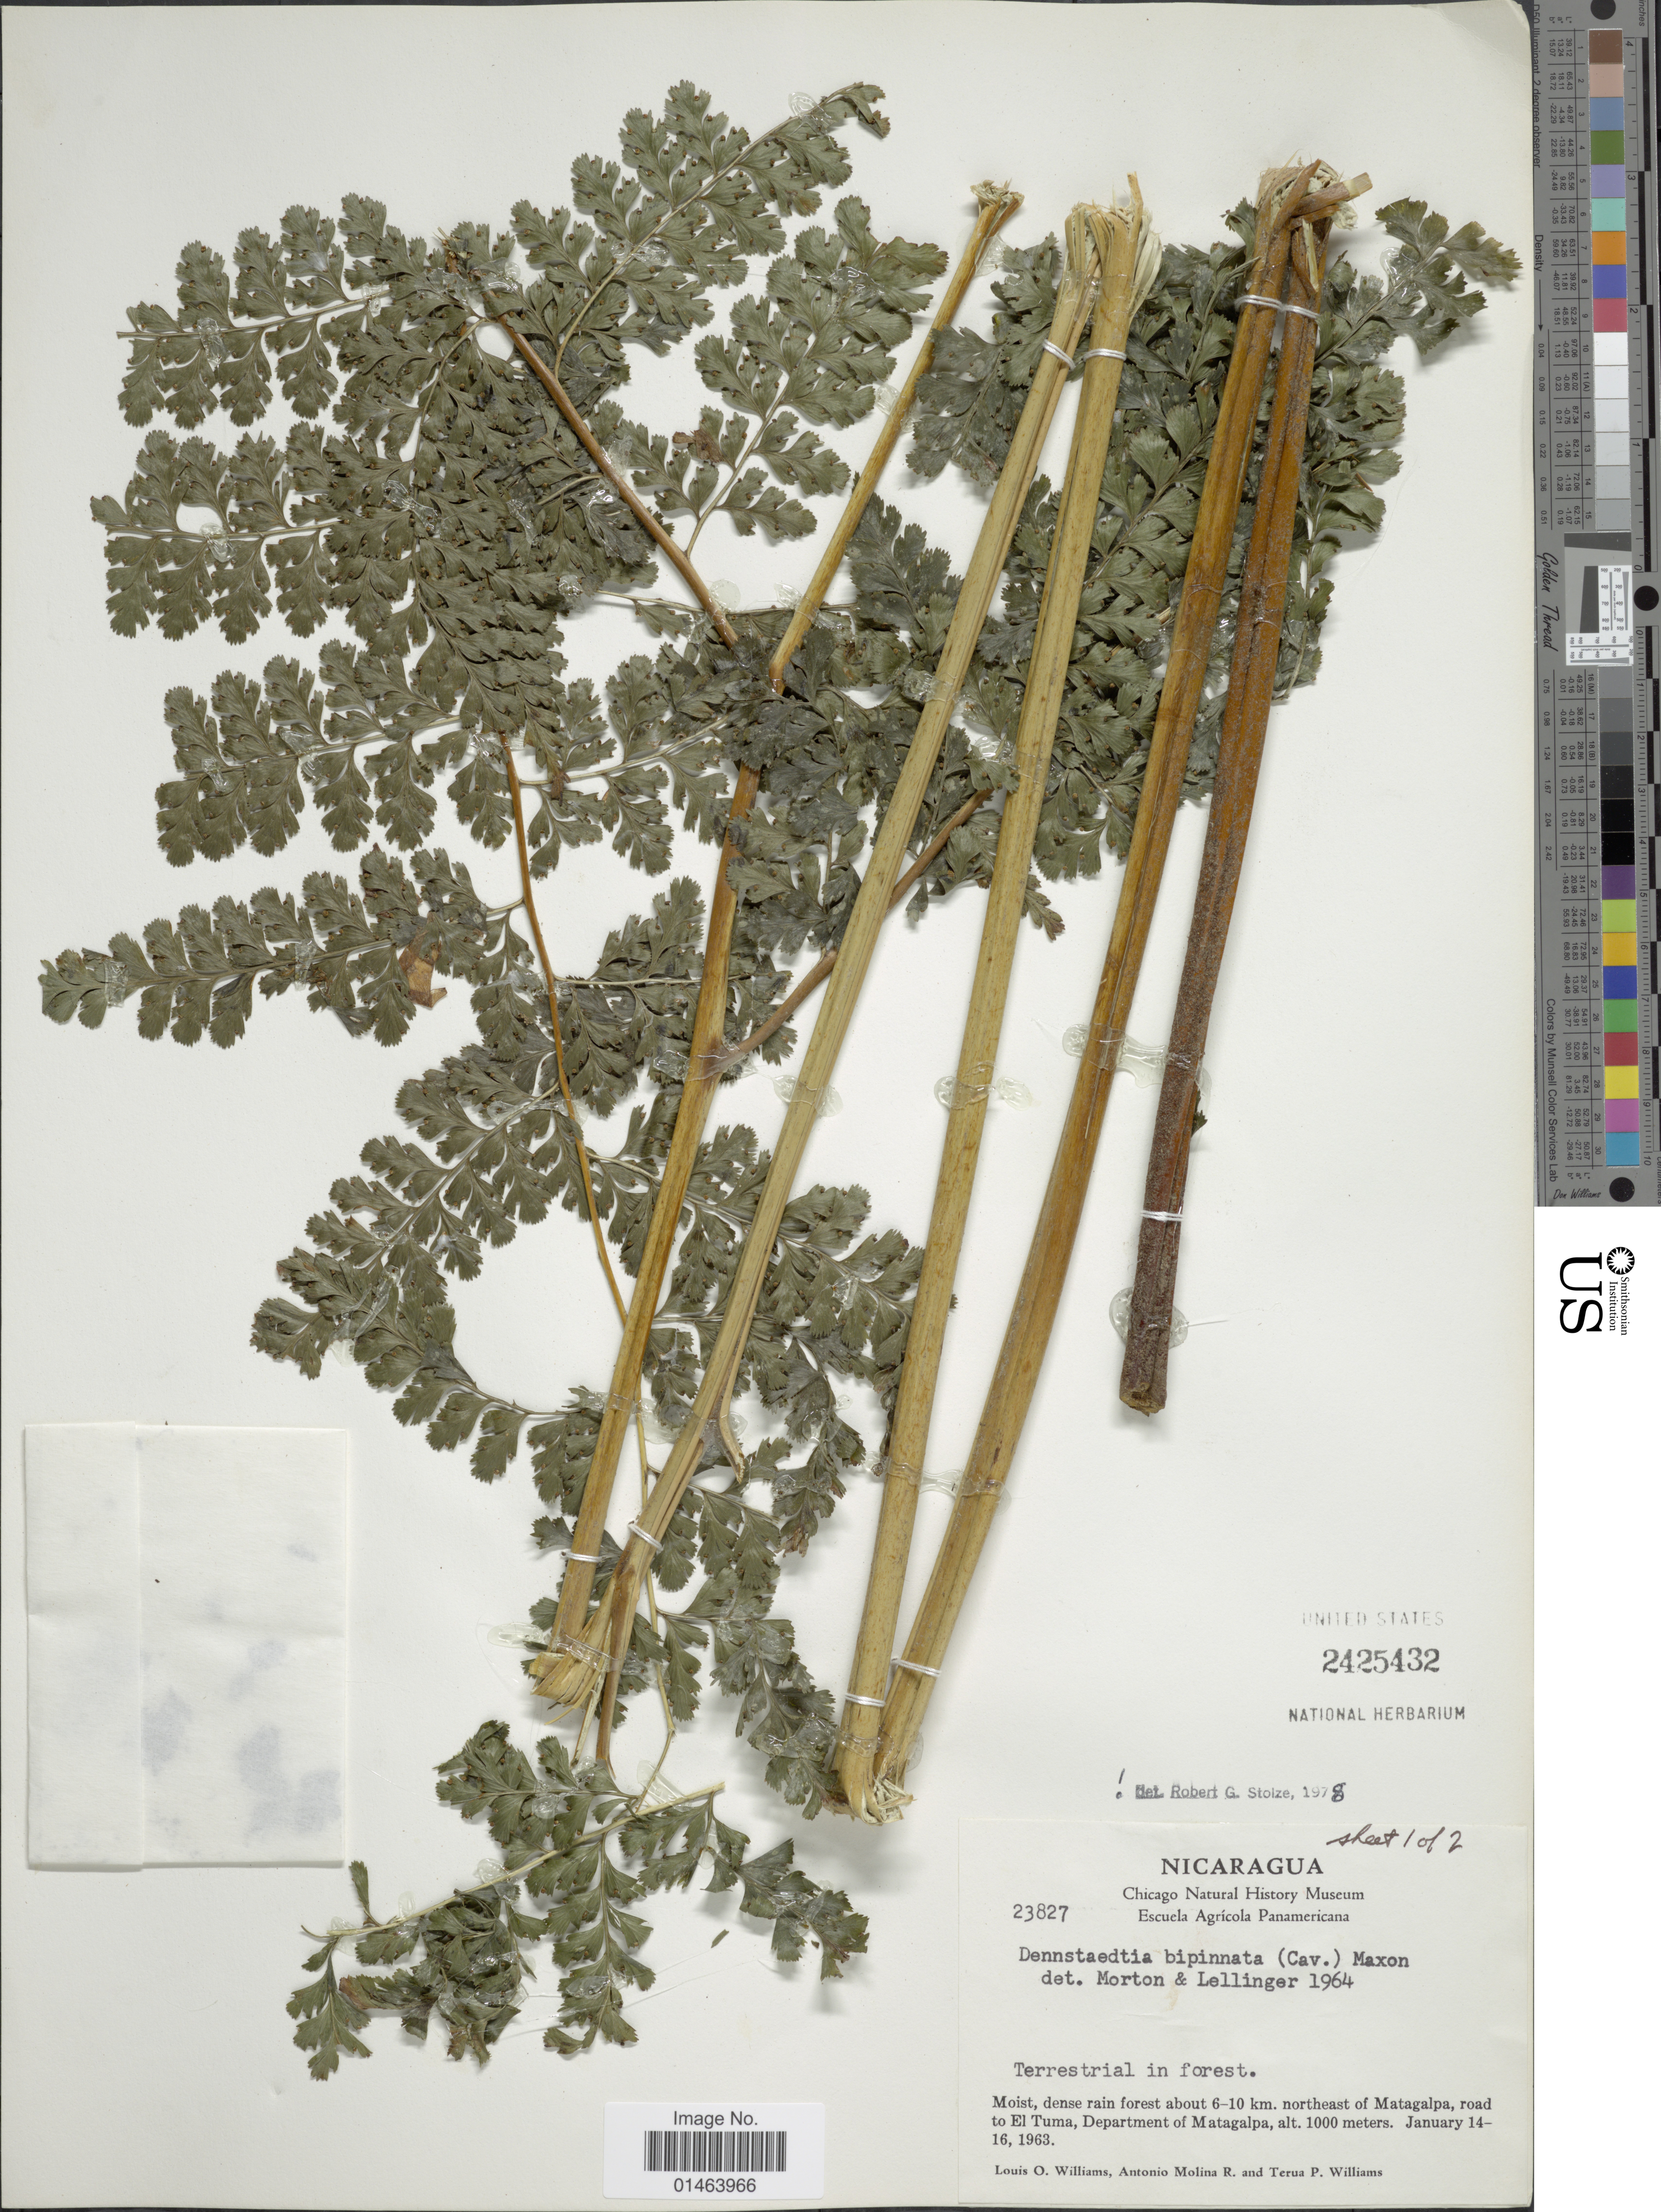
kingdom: Plantae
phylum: Tracheophyta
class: Polypodiopsida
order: Polypodiales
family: Dennstaedtiaceae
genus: Dennstaedtia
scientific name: Dennstaedtia bipinnata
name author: (Cav.) Maxon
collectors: L. O. Williams, A. Molina R. & T. P. Williams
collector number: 23827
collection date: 1963-01-14/1963-01-16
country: Nicaragua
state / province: Matagalpa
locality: Nicaragua, Moist, dense rain forest about 6-10 km. northeast of matagalpa, road to El Tuna. Department of Matagalpa.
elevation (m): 1000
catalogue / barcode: US 2425432